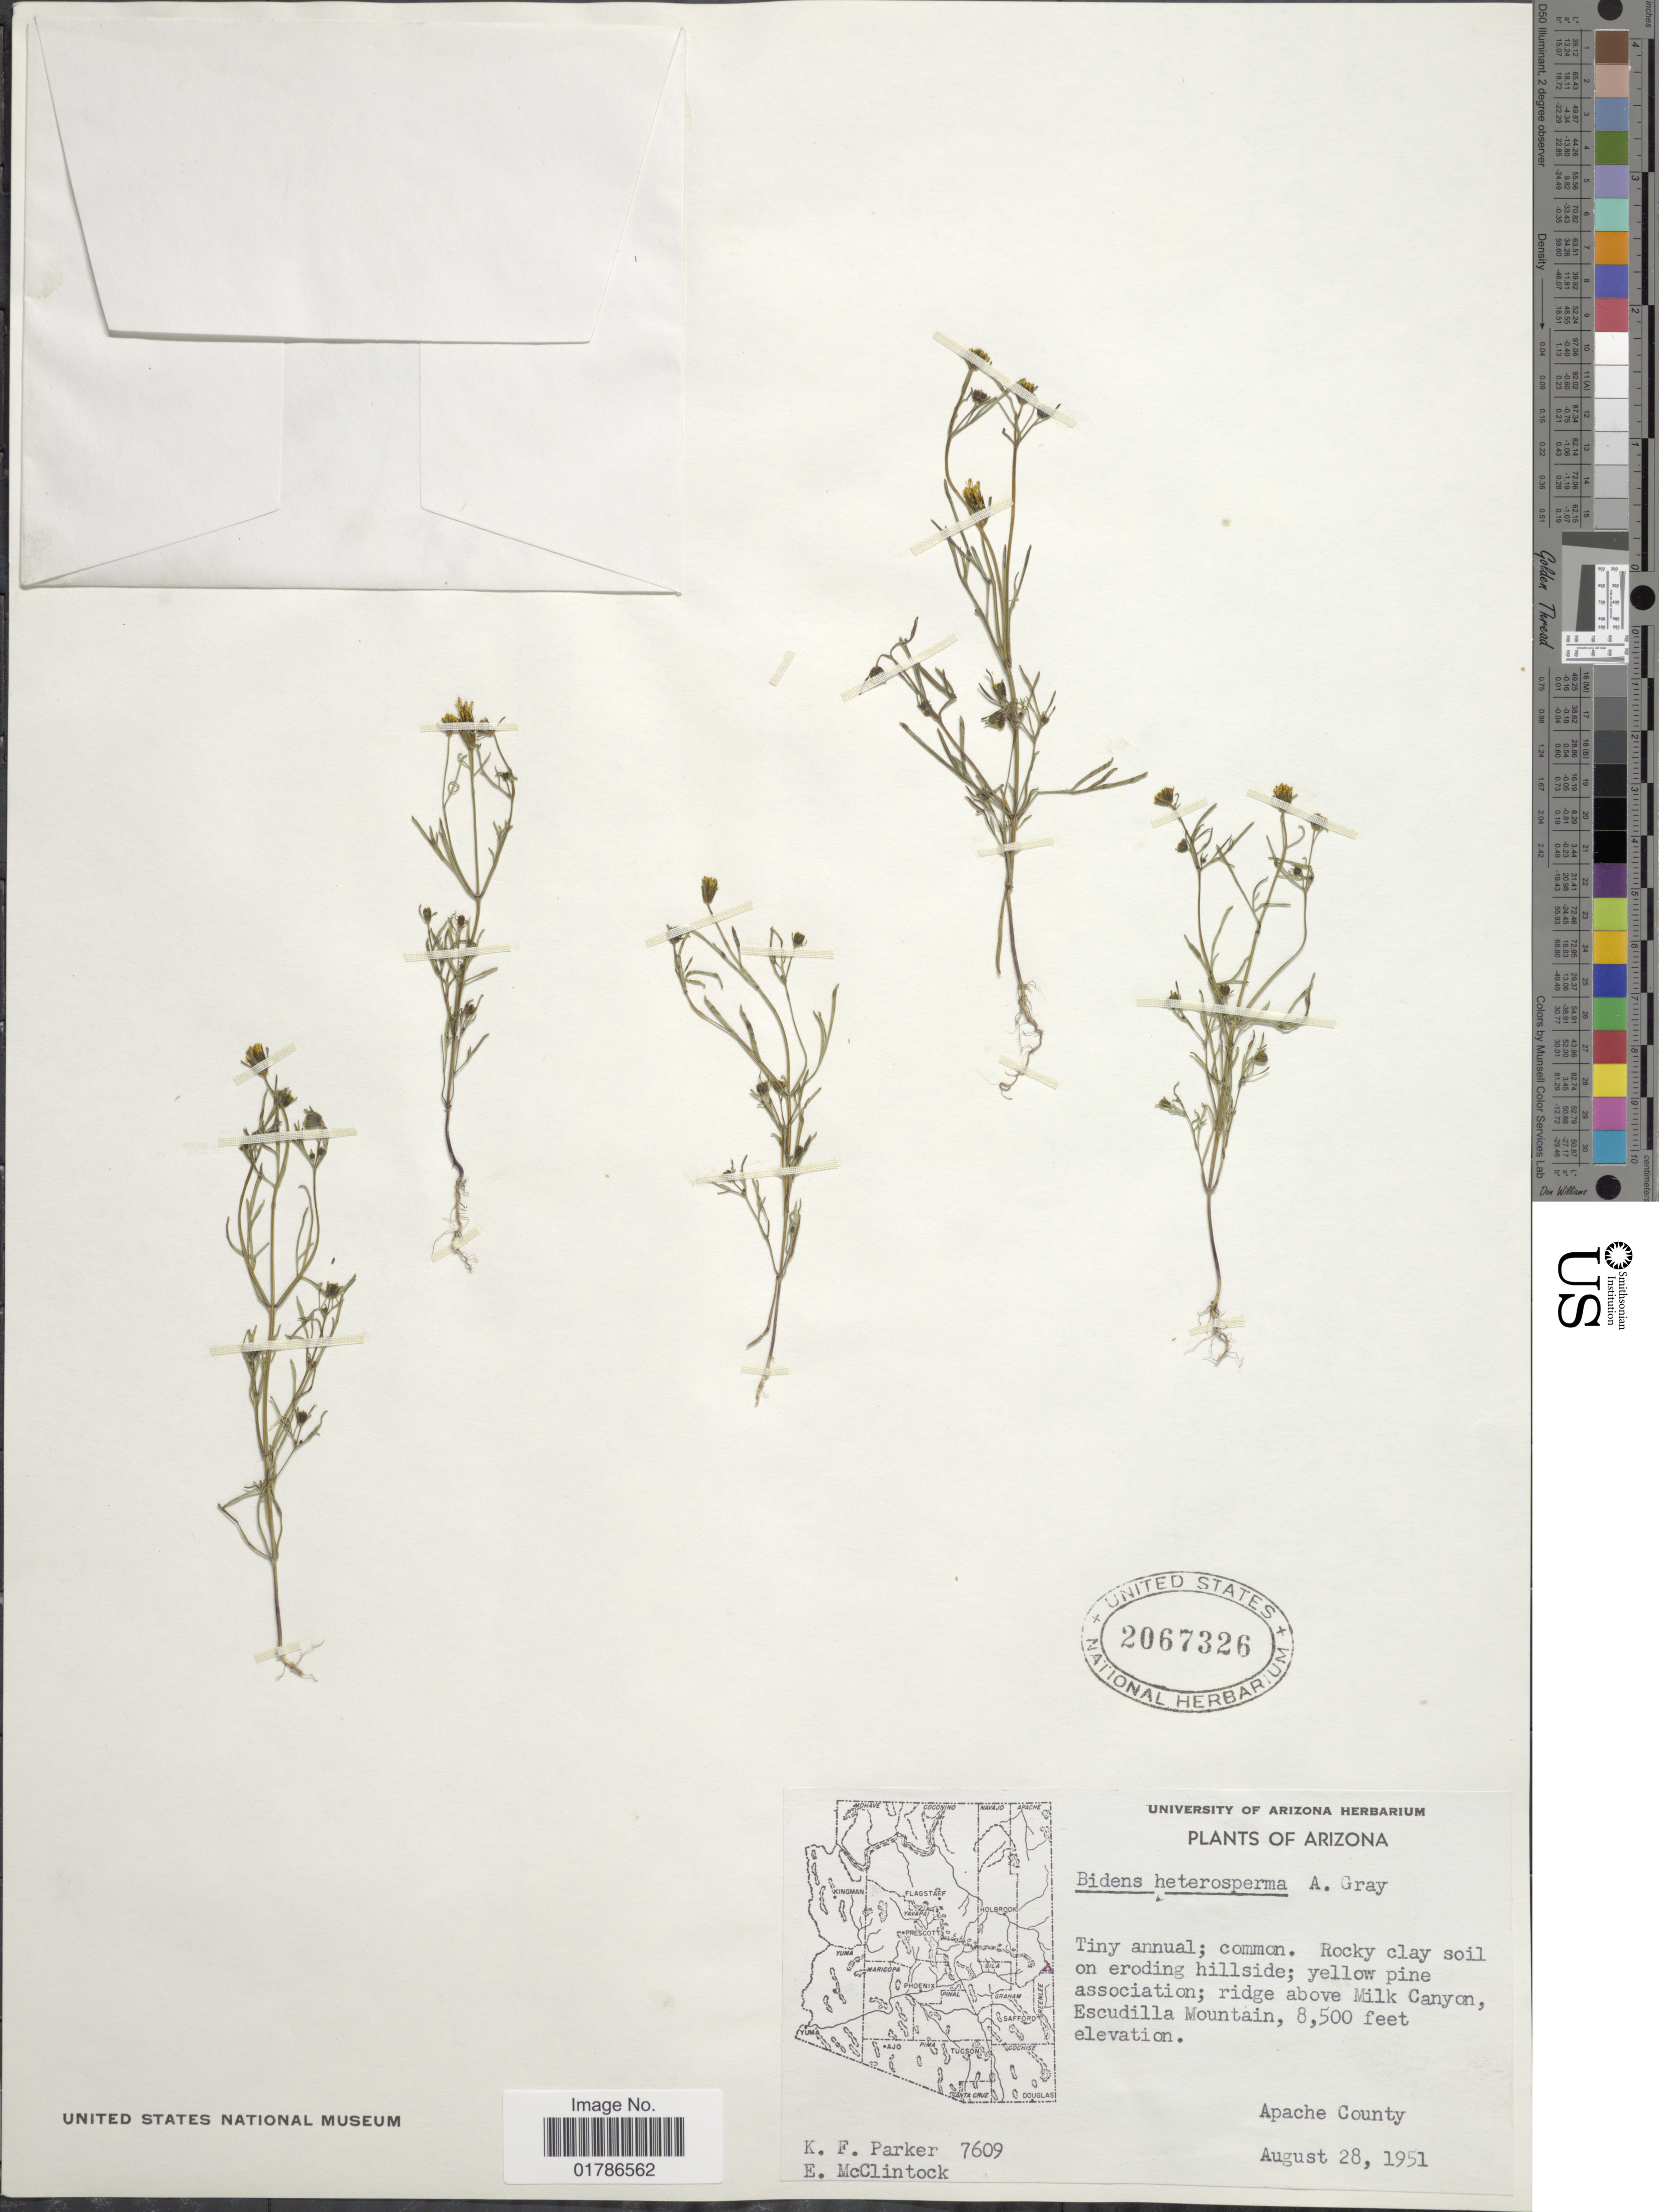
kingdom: Plantae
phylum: Tracheophyta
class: Magnoliopsida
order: Asterales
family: Asteraceae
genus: Bidens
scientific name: Bidens heterosperma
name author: A. Gray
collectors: K. F. Parker & E. McClintock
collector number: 7609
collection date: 1951-08-28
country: United States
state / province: Arizona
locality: Above Milk Canyon, Escudilla Mountain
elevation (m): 2591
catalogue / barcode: US 2067326